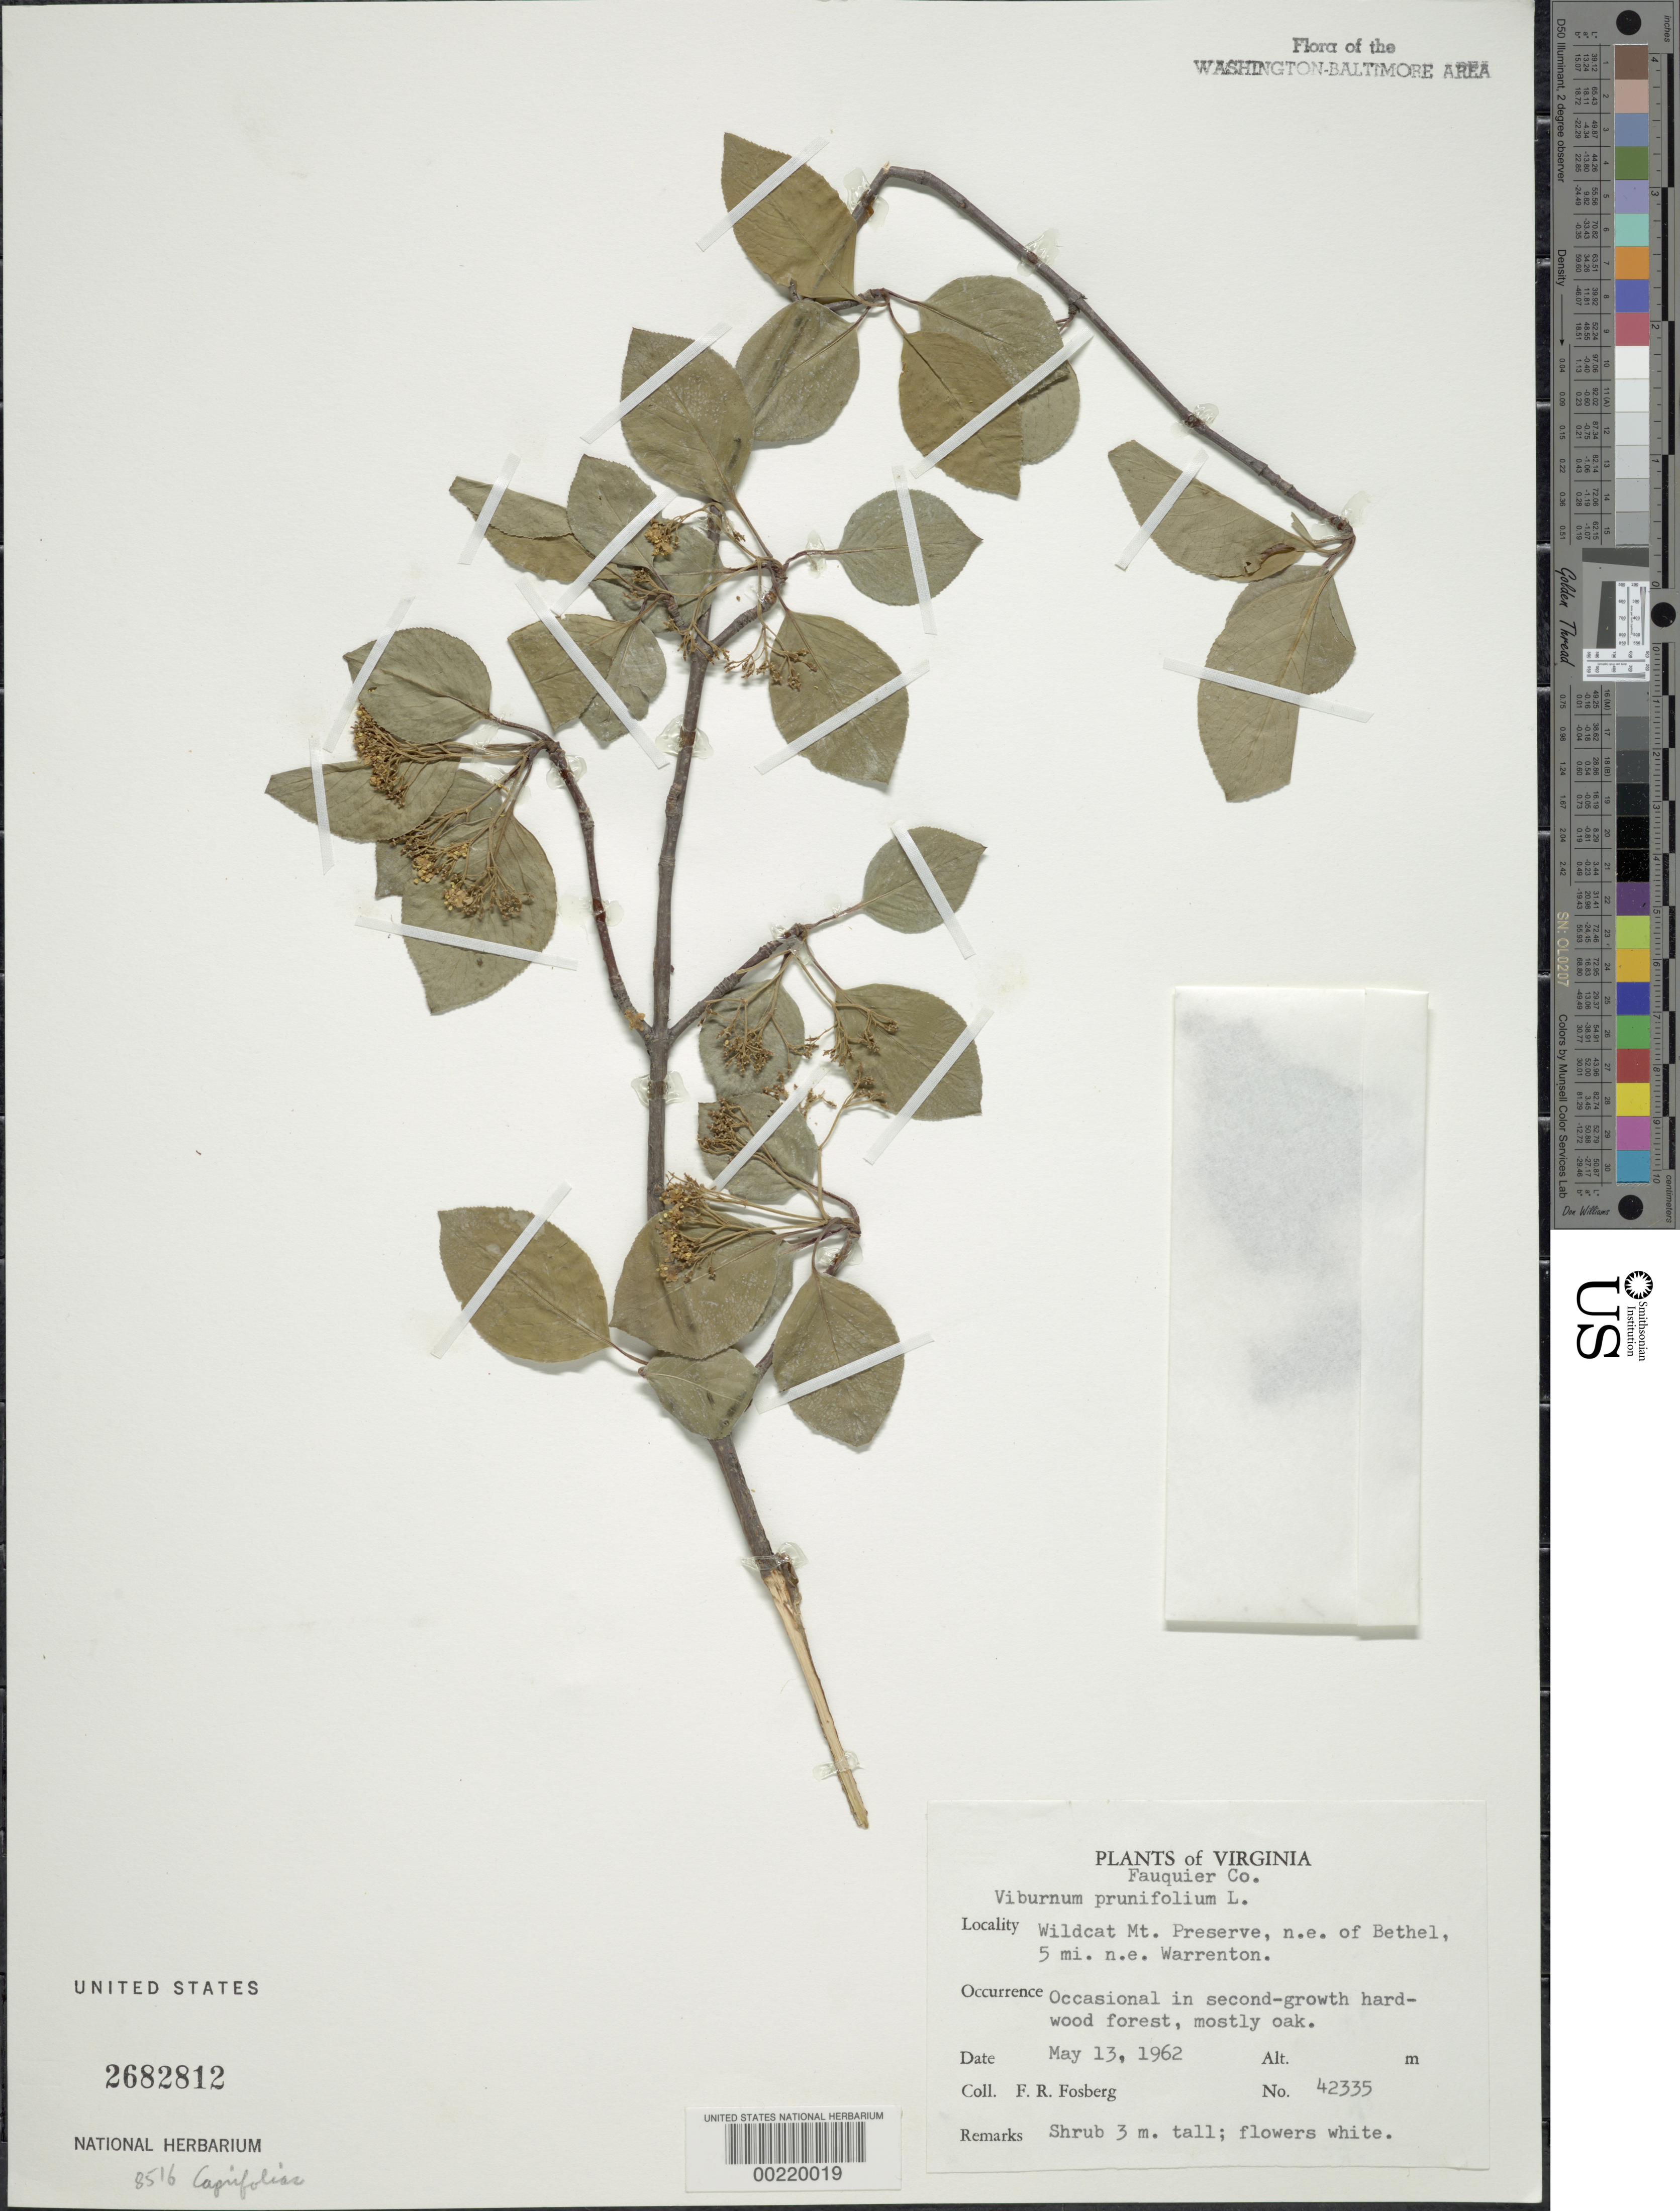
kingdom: Plantae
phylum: Tracheophyta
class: Magnoliopsida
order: Dipsacales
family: Viburnaceae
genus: Viburnum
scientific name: Viburnum prunifolium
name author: L.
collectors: F. R. Fosberg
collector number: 42335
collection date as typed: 13 May 1962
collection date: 1962-05-13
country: United States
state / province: Virginia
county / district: Fauquier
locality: Wildcat Mountain Preserve NE of Bethel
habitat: Second growth hardwood forest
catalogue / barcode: US 2682812